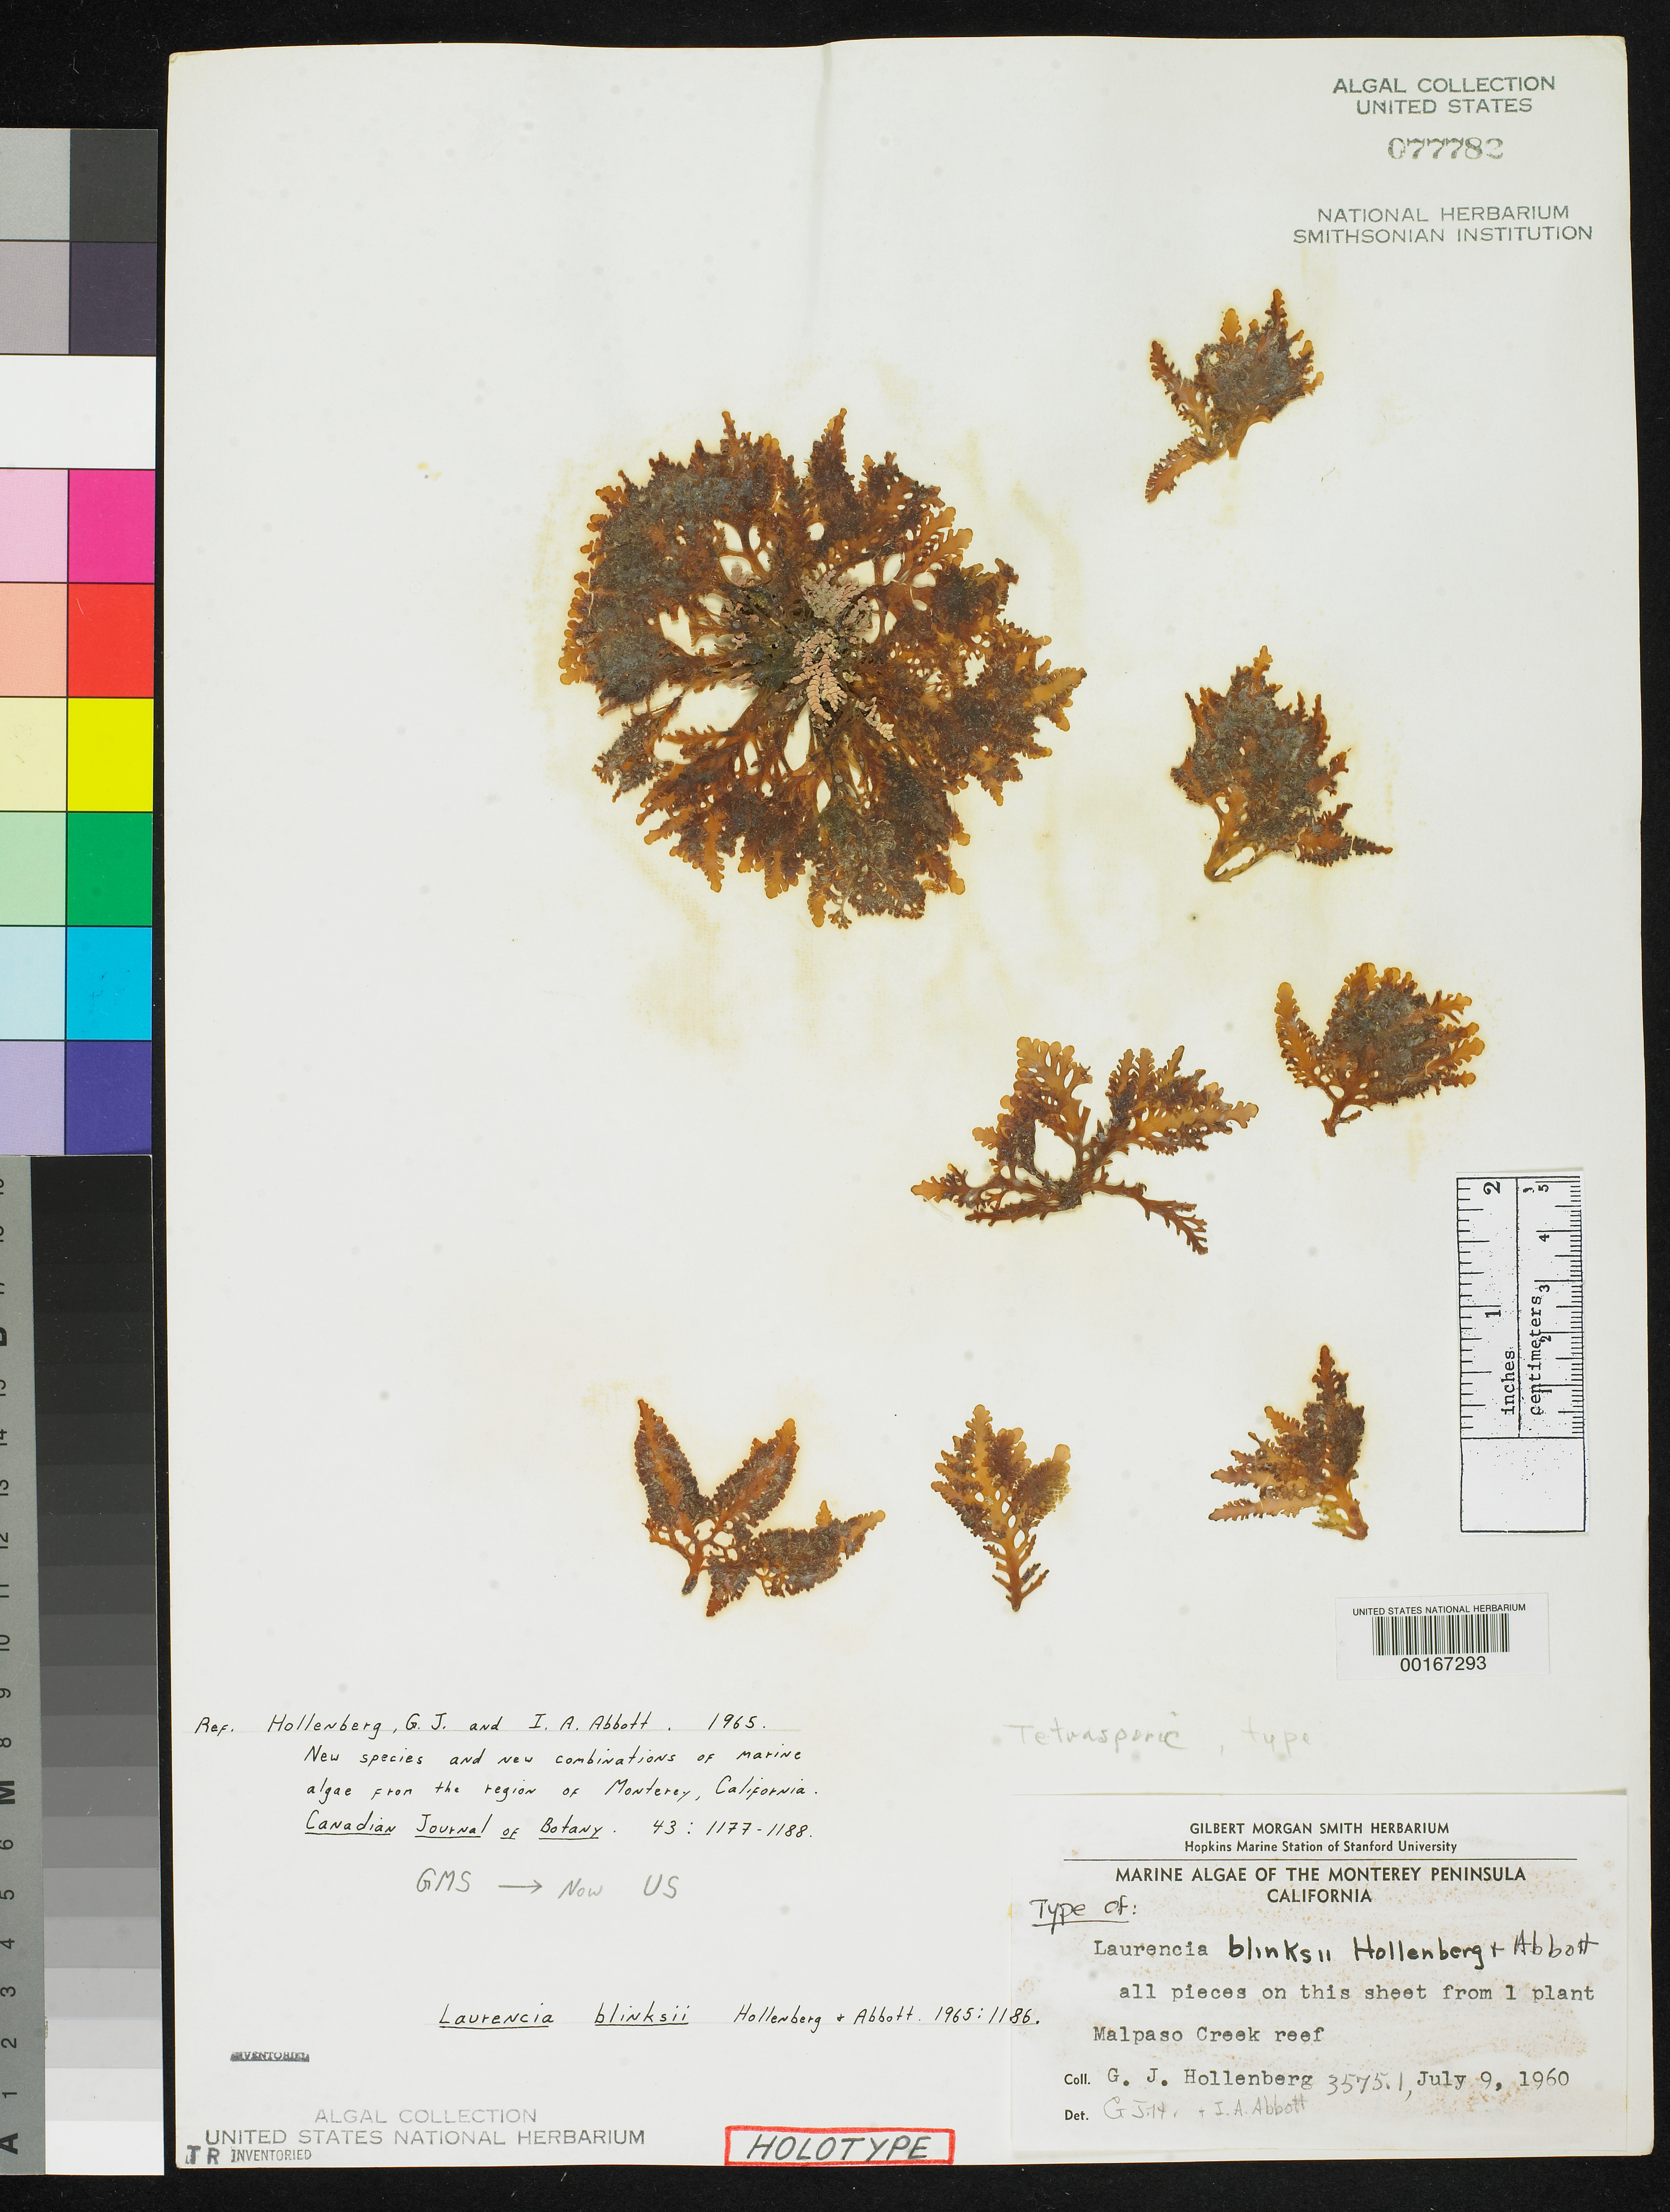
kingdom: Plantae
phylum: Rhodophyta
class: Florideophyceae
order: Ceramiales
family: Rhodomelaceae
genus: Laurencia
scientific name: Laurencia blinksii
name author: Hollenb. & I.A. Abbott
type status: Holotype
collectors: G. Hollenberg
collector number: GJH 3575.1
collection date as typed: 09 Jul 1960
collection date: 1960-07-09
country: United States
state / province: California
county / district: Monterey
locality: Malpaso Creek reef.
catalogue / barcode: US 77782